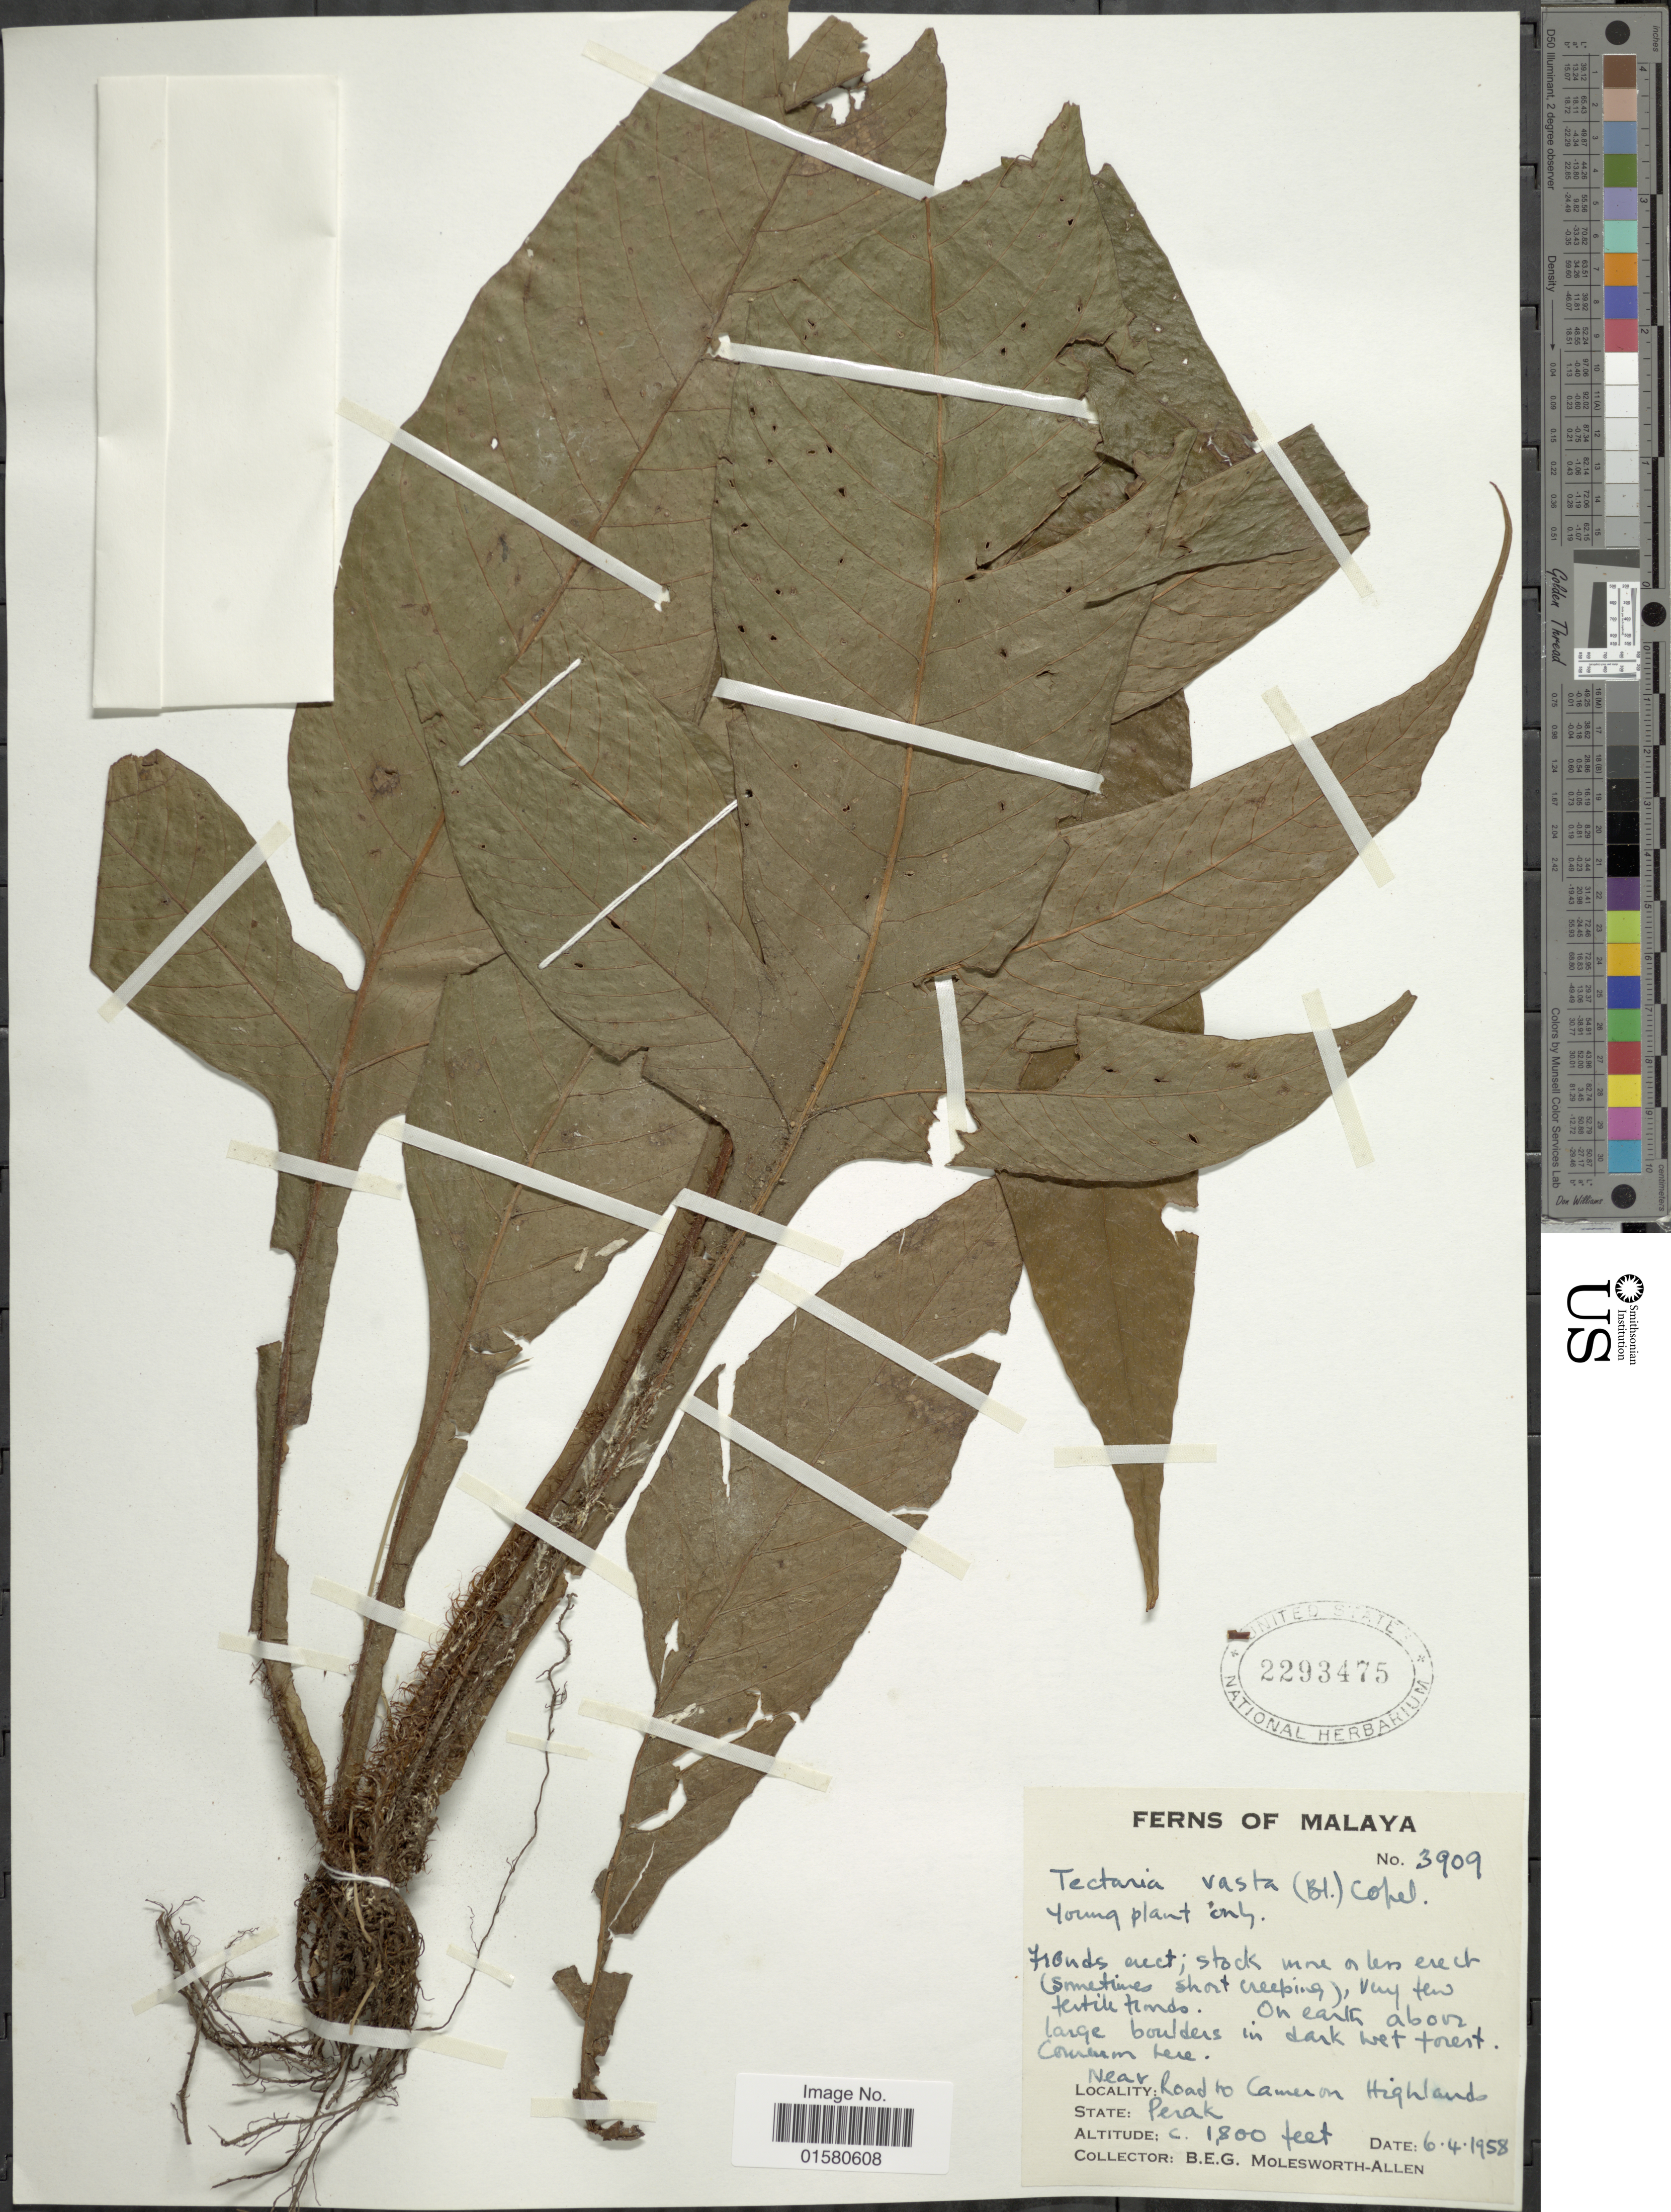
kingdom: Plantae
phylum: Tracheophyta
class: Polypodiopsida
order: Polypodiales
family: Tectariaceae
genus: Tectaria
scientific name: Tectaria vasta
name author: (Bedd.) Copel.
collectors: B. E. G. Molesworth-Allen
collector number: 3909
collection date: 1958-04-06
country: Malaysia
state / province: Perak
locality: Near Road to Cameron Highland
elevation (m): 549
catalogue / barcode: US 2293475